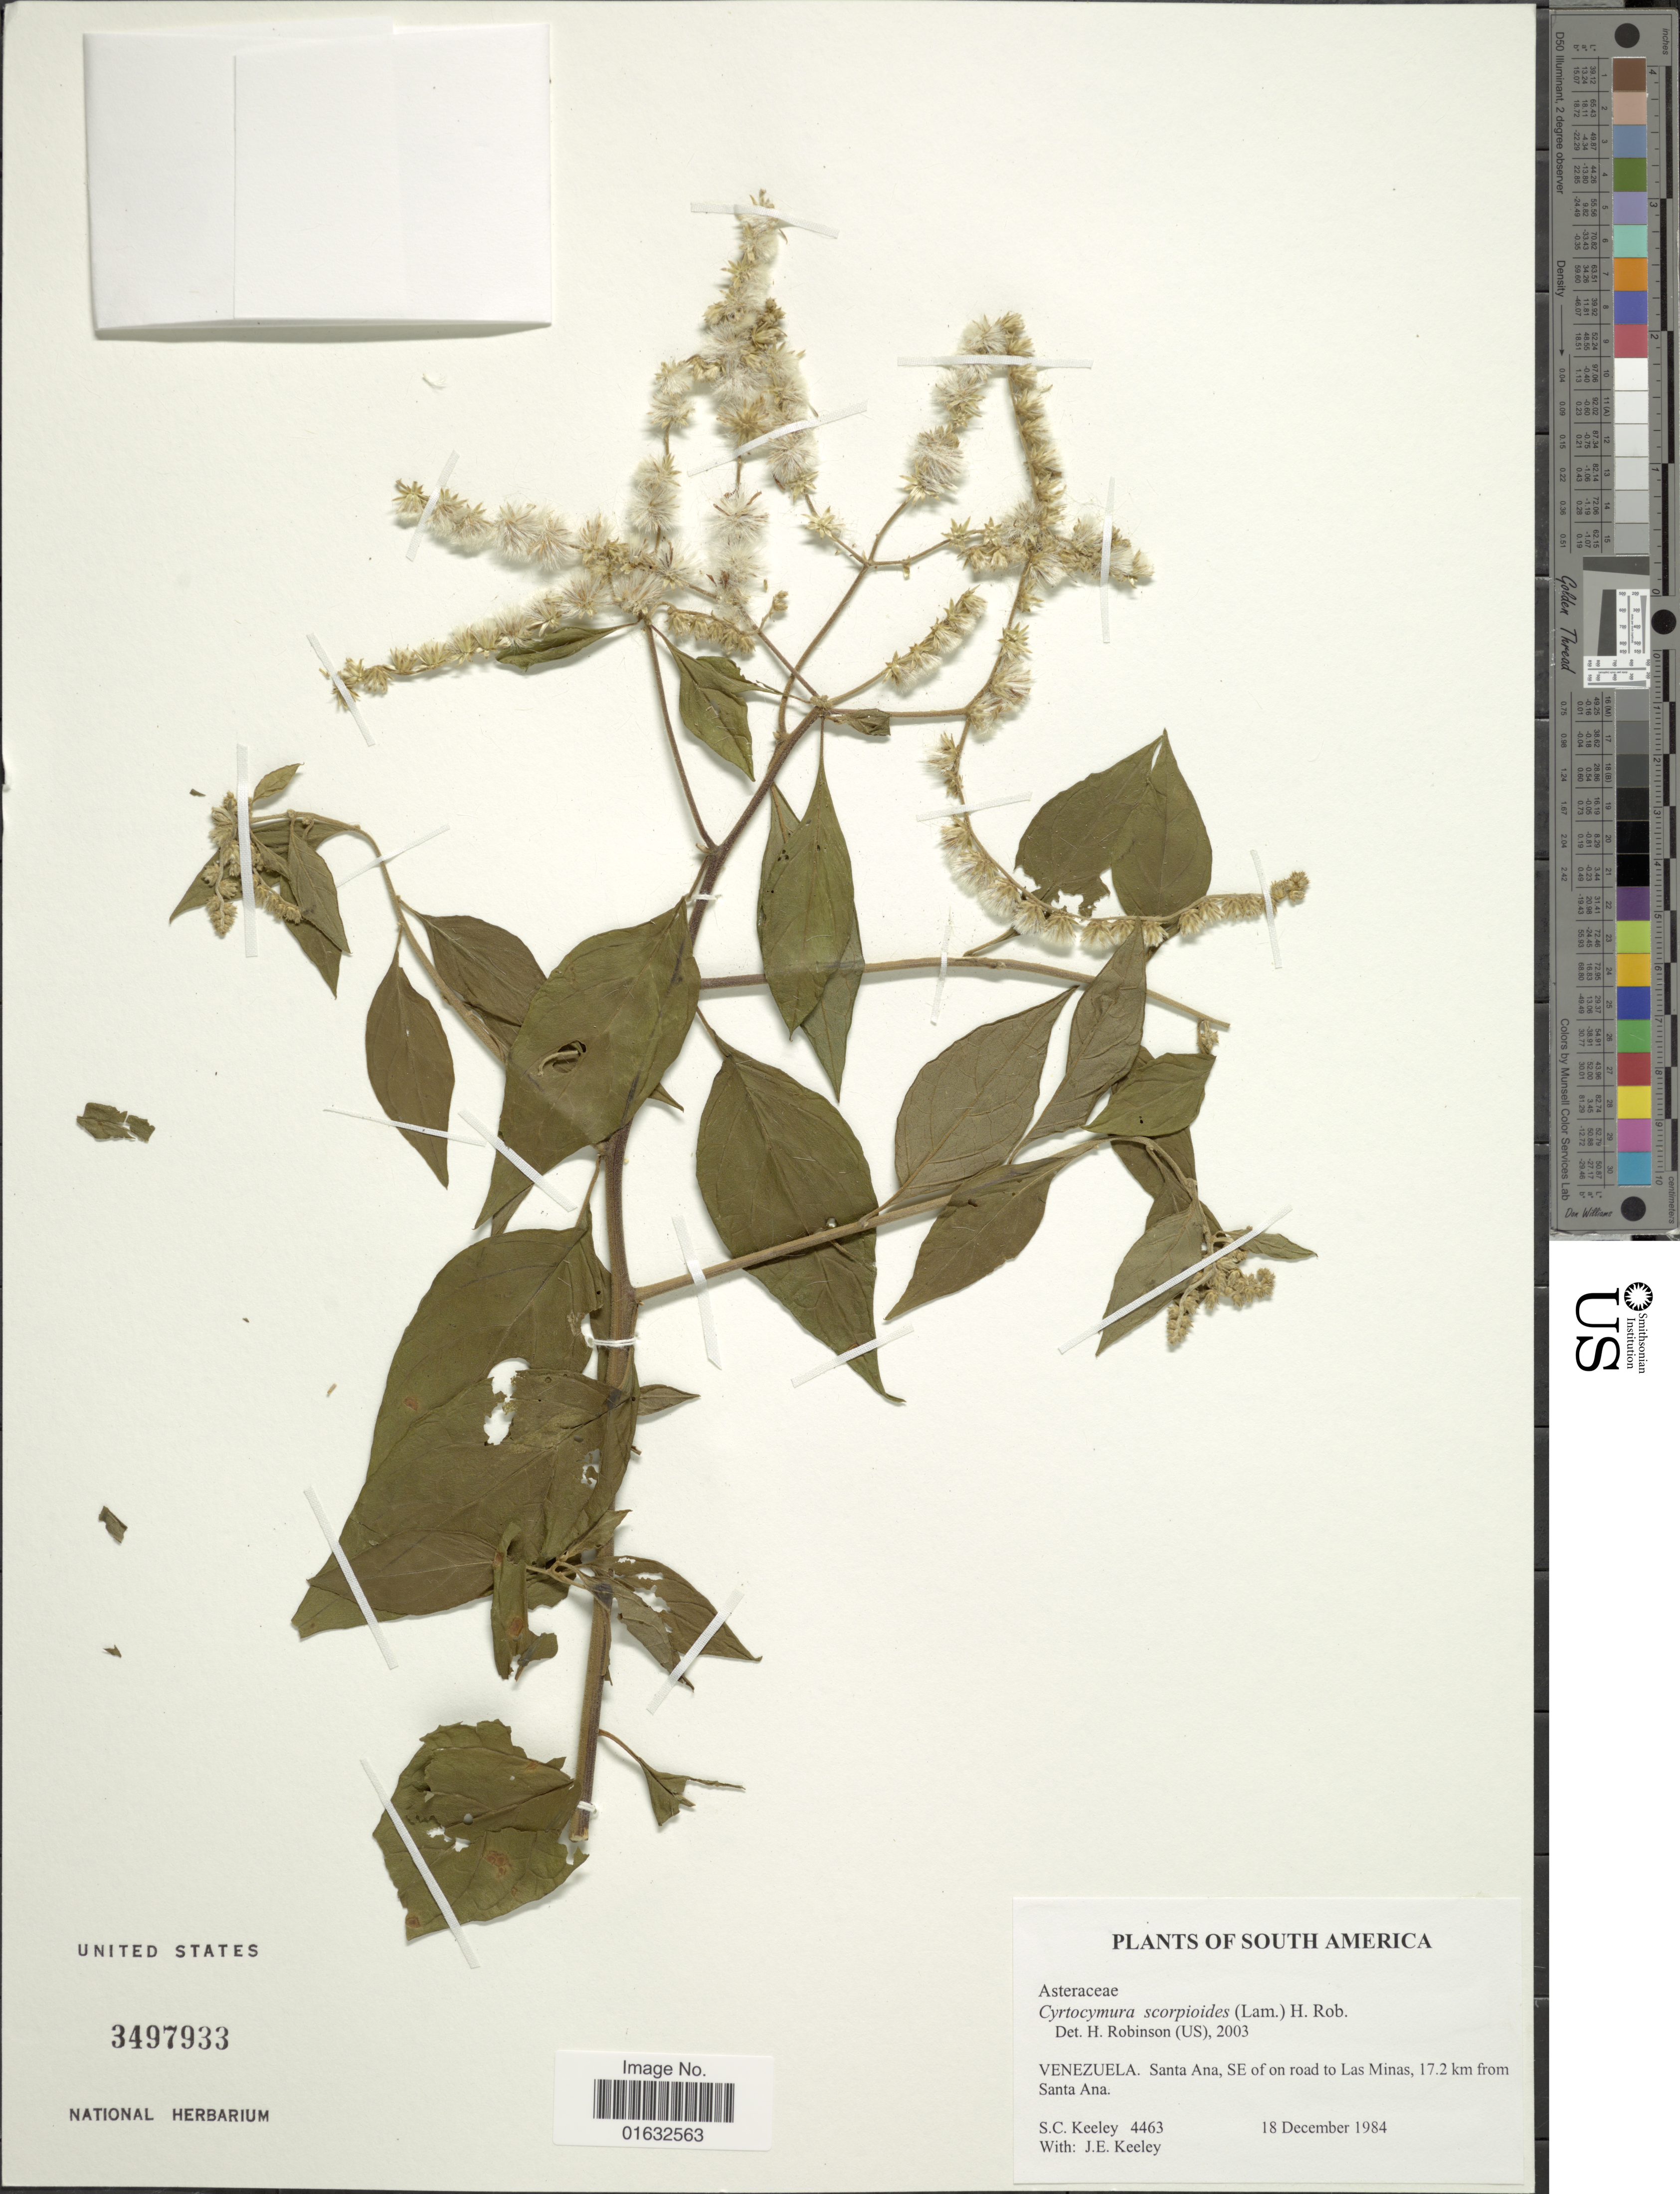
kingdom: Plantae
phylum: Tracheophyta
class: Magnoliopsida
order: Asterales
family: Asteraceae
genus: Cyrtocymura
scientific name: Cyrtocymura scorpioides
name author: (Lam.) H. Rob.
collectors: S. C. Keeley & J. E. Keeley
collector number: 4463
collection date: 1984-12-18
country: Venezuela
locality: Santa Ana, SE of on road to Las Minas, 17.2 km from Santa Ana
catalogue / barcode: US 3497933